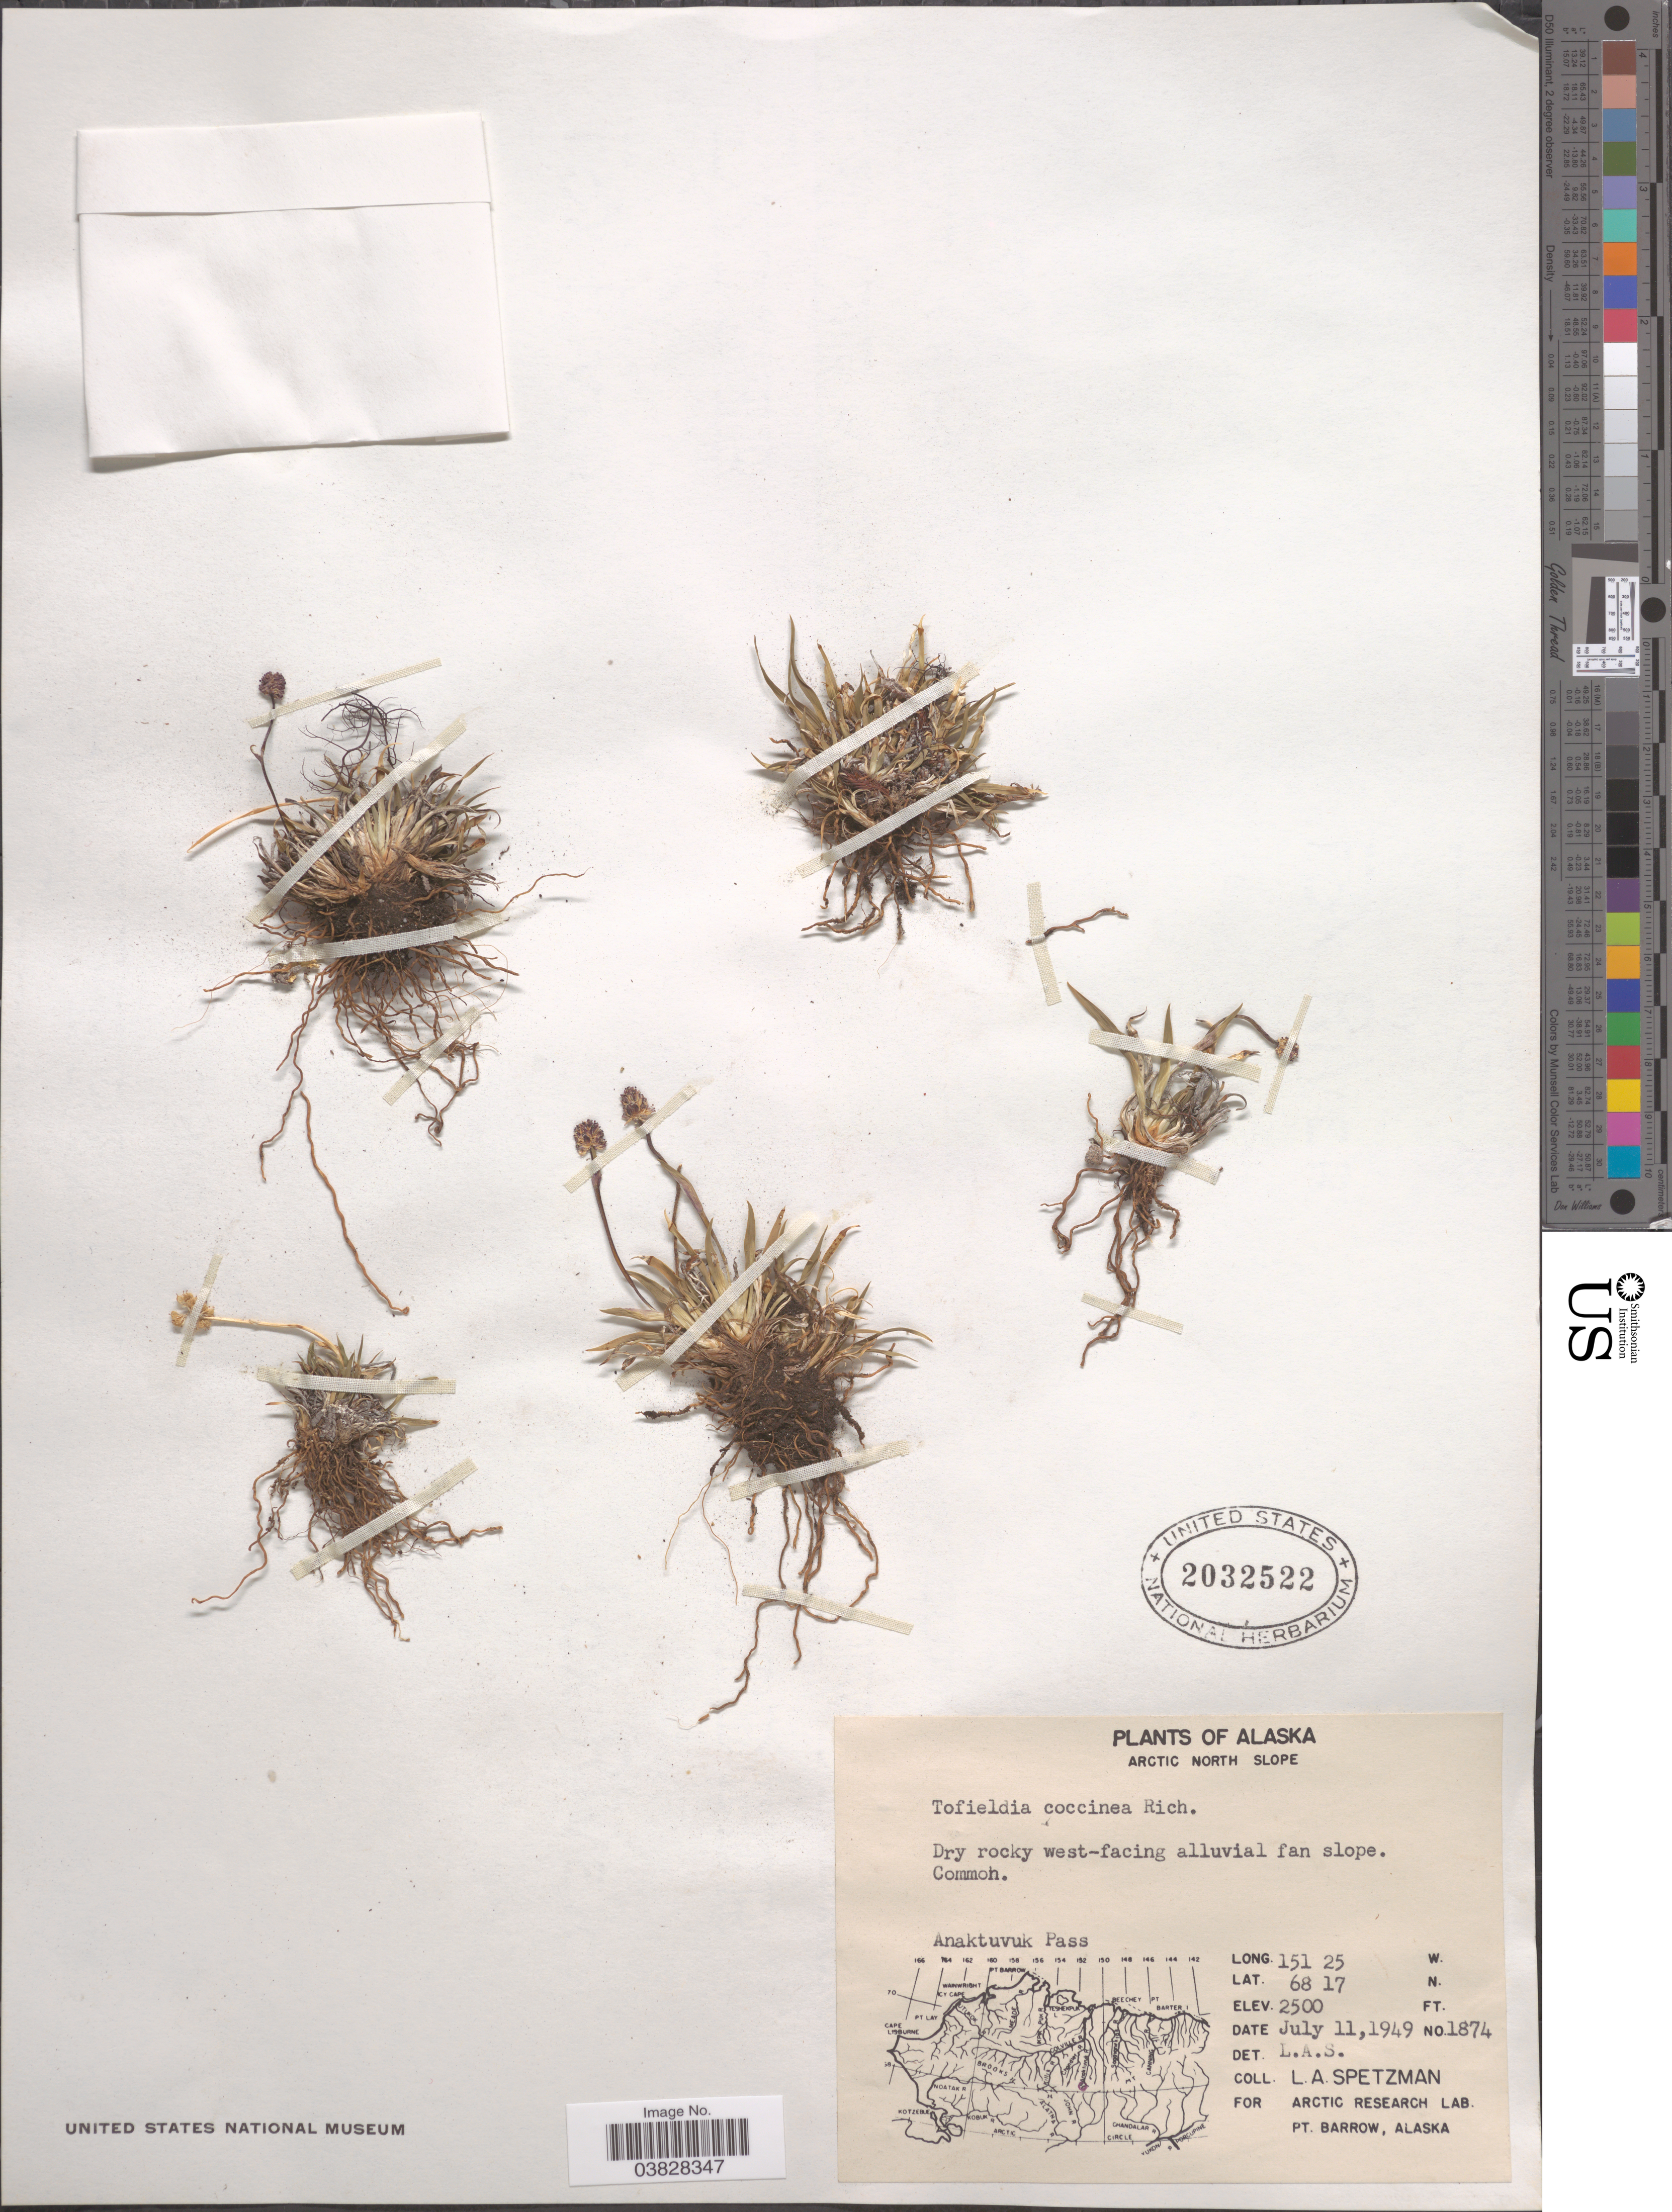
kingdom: Plantae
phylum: Tracheophyta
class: Liliopsida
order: Alismatales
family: Tofieldiaceae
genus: Tofieldia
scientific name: Tofieldia coccinea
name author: Richardson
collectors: L. Spetzman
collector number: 1874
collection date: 1949-07-11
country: United States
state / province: Alaska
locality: Arctic North Slope. West-facing alluvial fan slope. Anaktuvuk Pass.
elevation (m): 762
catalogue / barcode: US 2032522